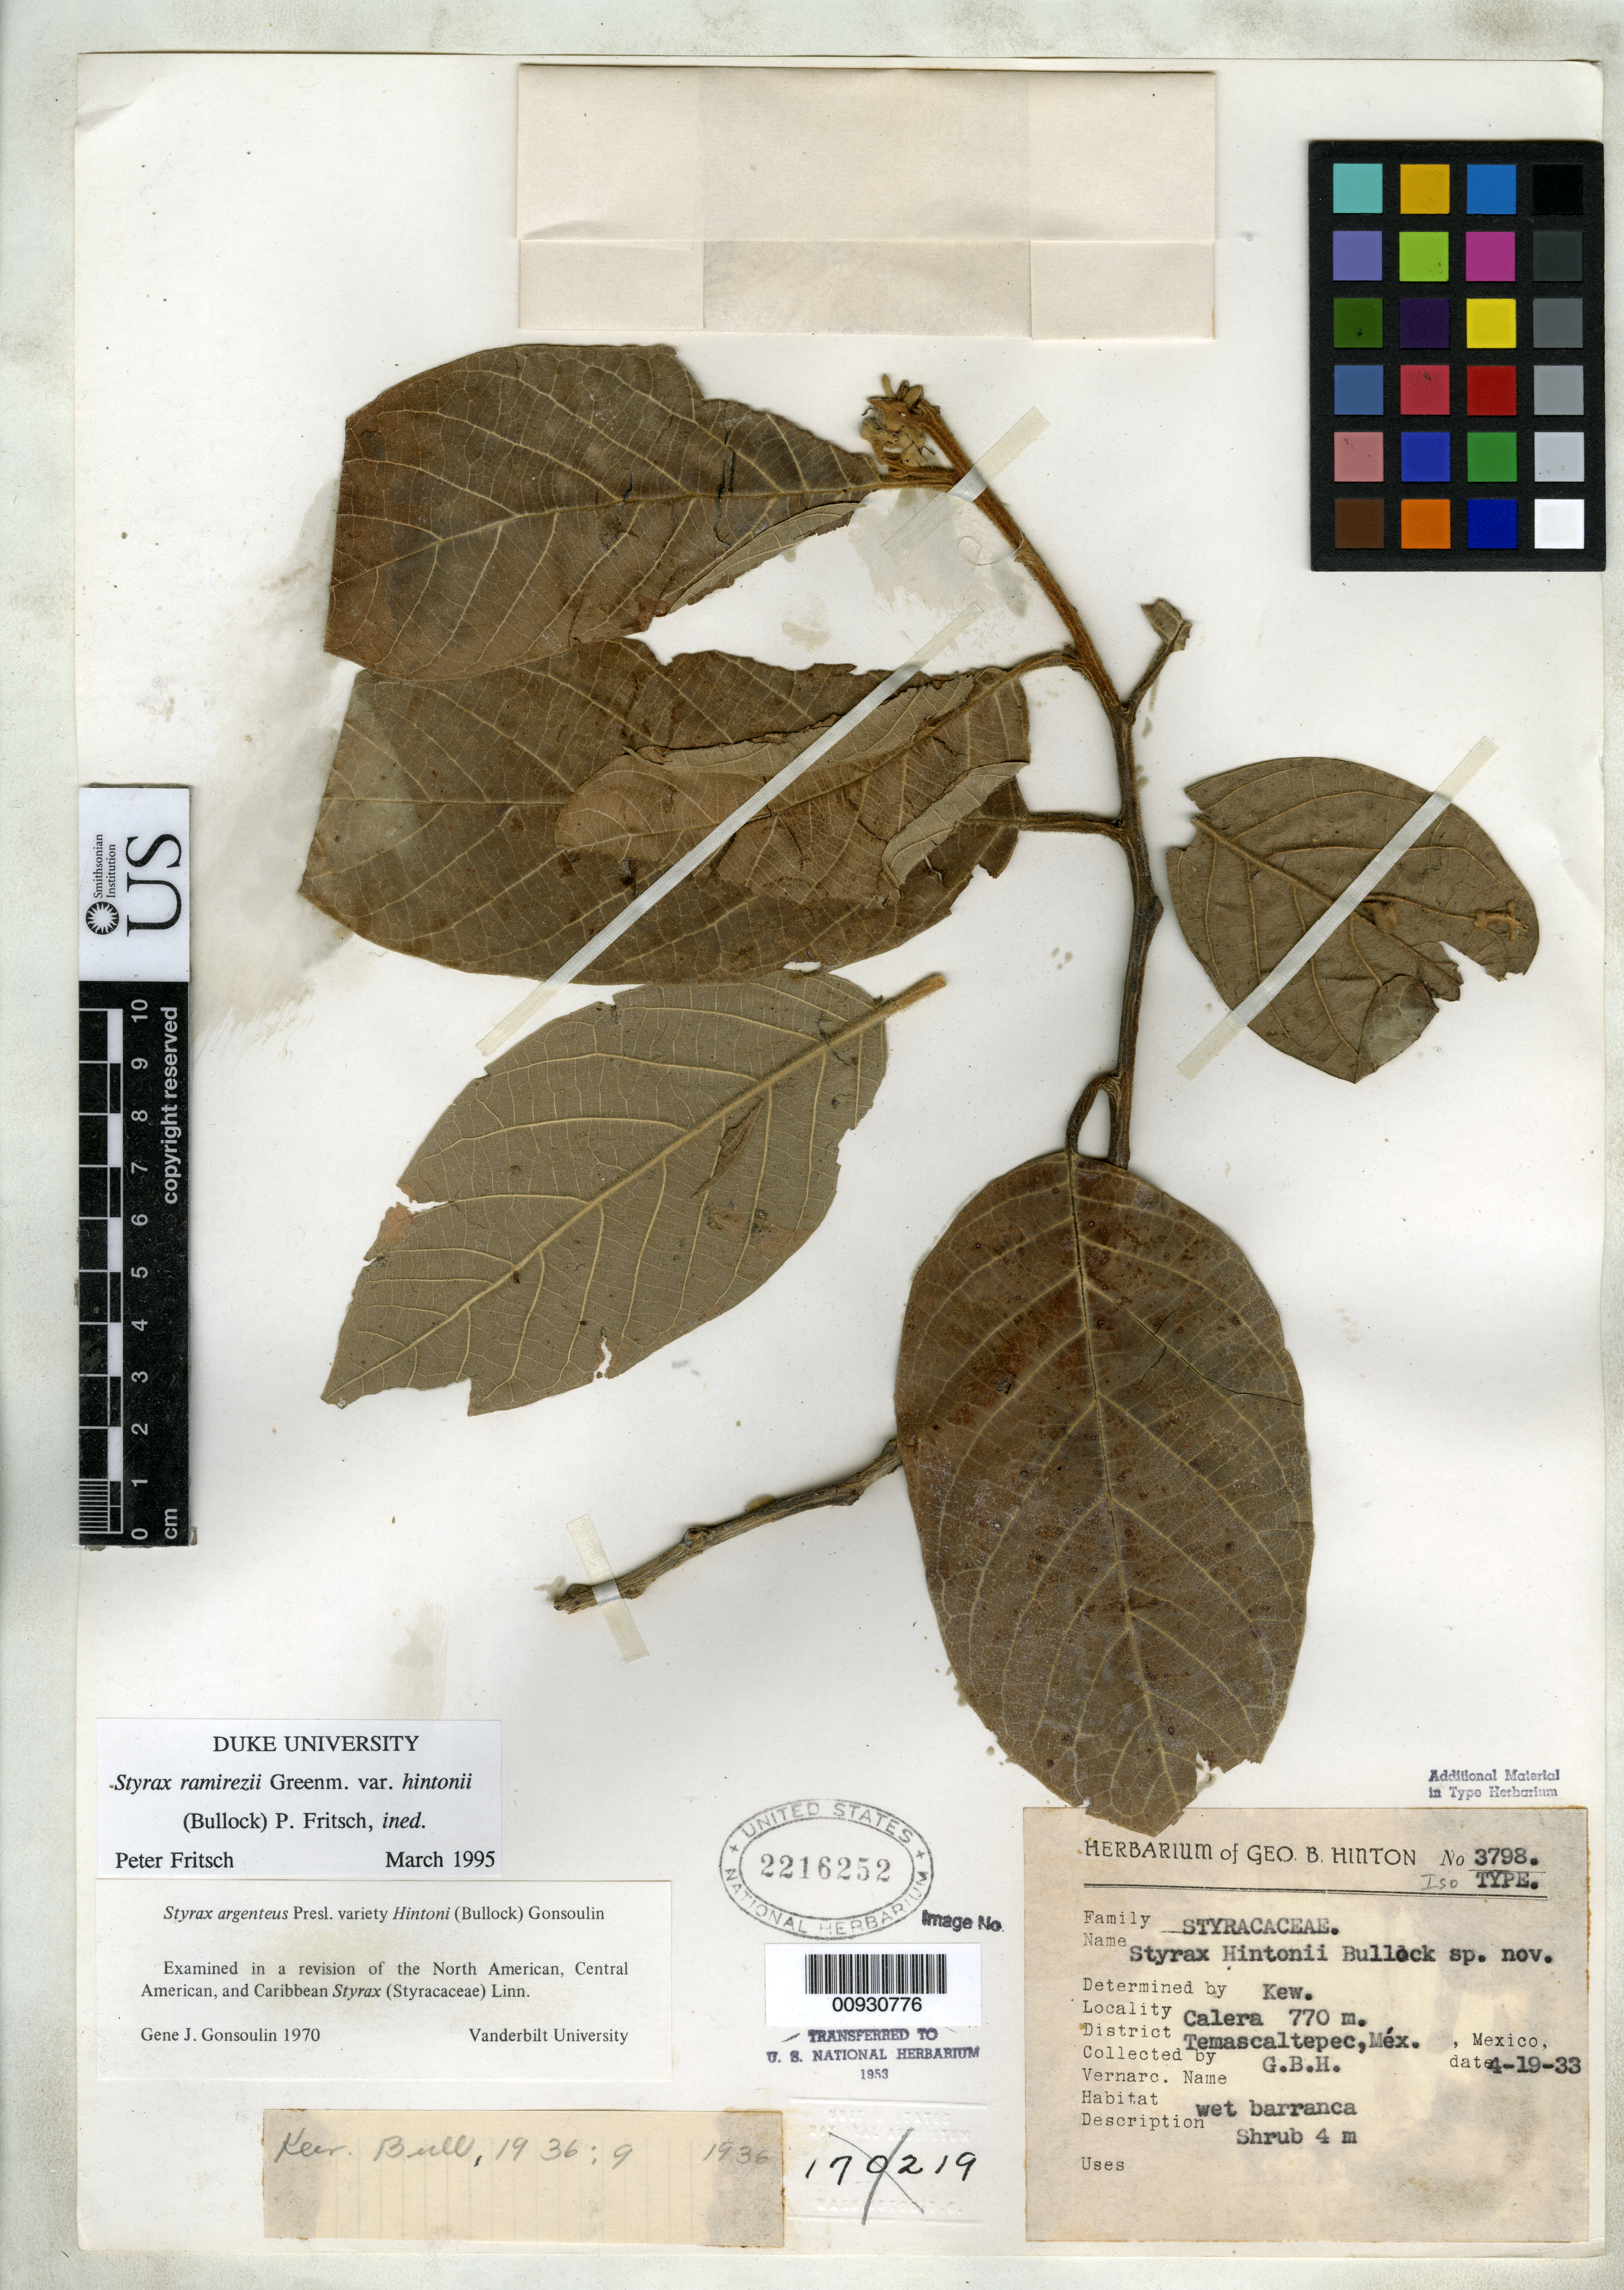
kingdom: Plantae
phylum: Tracheophyta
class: Magnoliopsida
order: Ericales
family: Styracaceae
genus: Styrax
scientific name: Styrax hintonii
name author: Bullock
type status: Isotype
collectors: G. B. Hinton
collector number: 3798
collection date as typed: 19 Apr 1933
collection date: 1933-04-19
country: Mexico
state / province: Chiapas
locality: Temascaltepec. Calera.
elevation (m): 770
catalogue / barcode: US 2216252